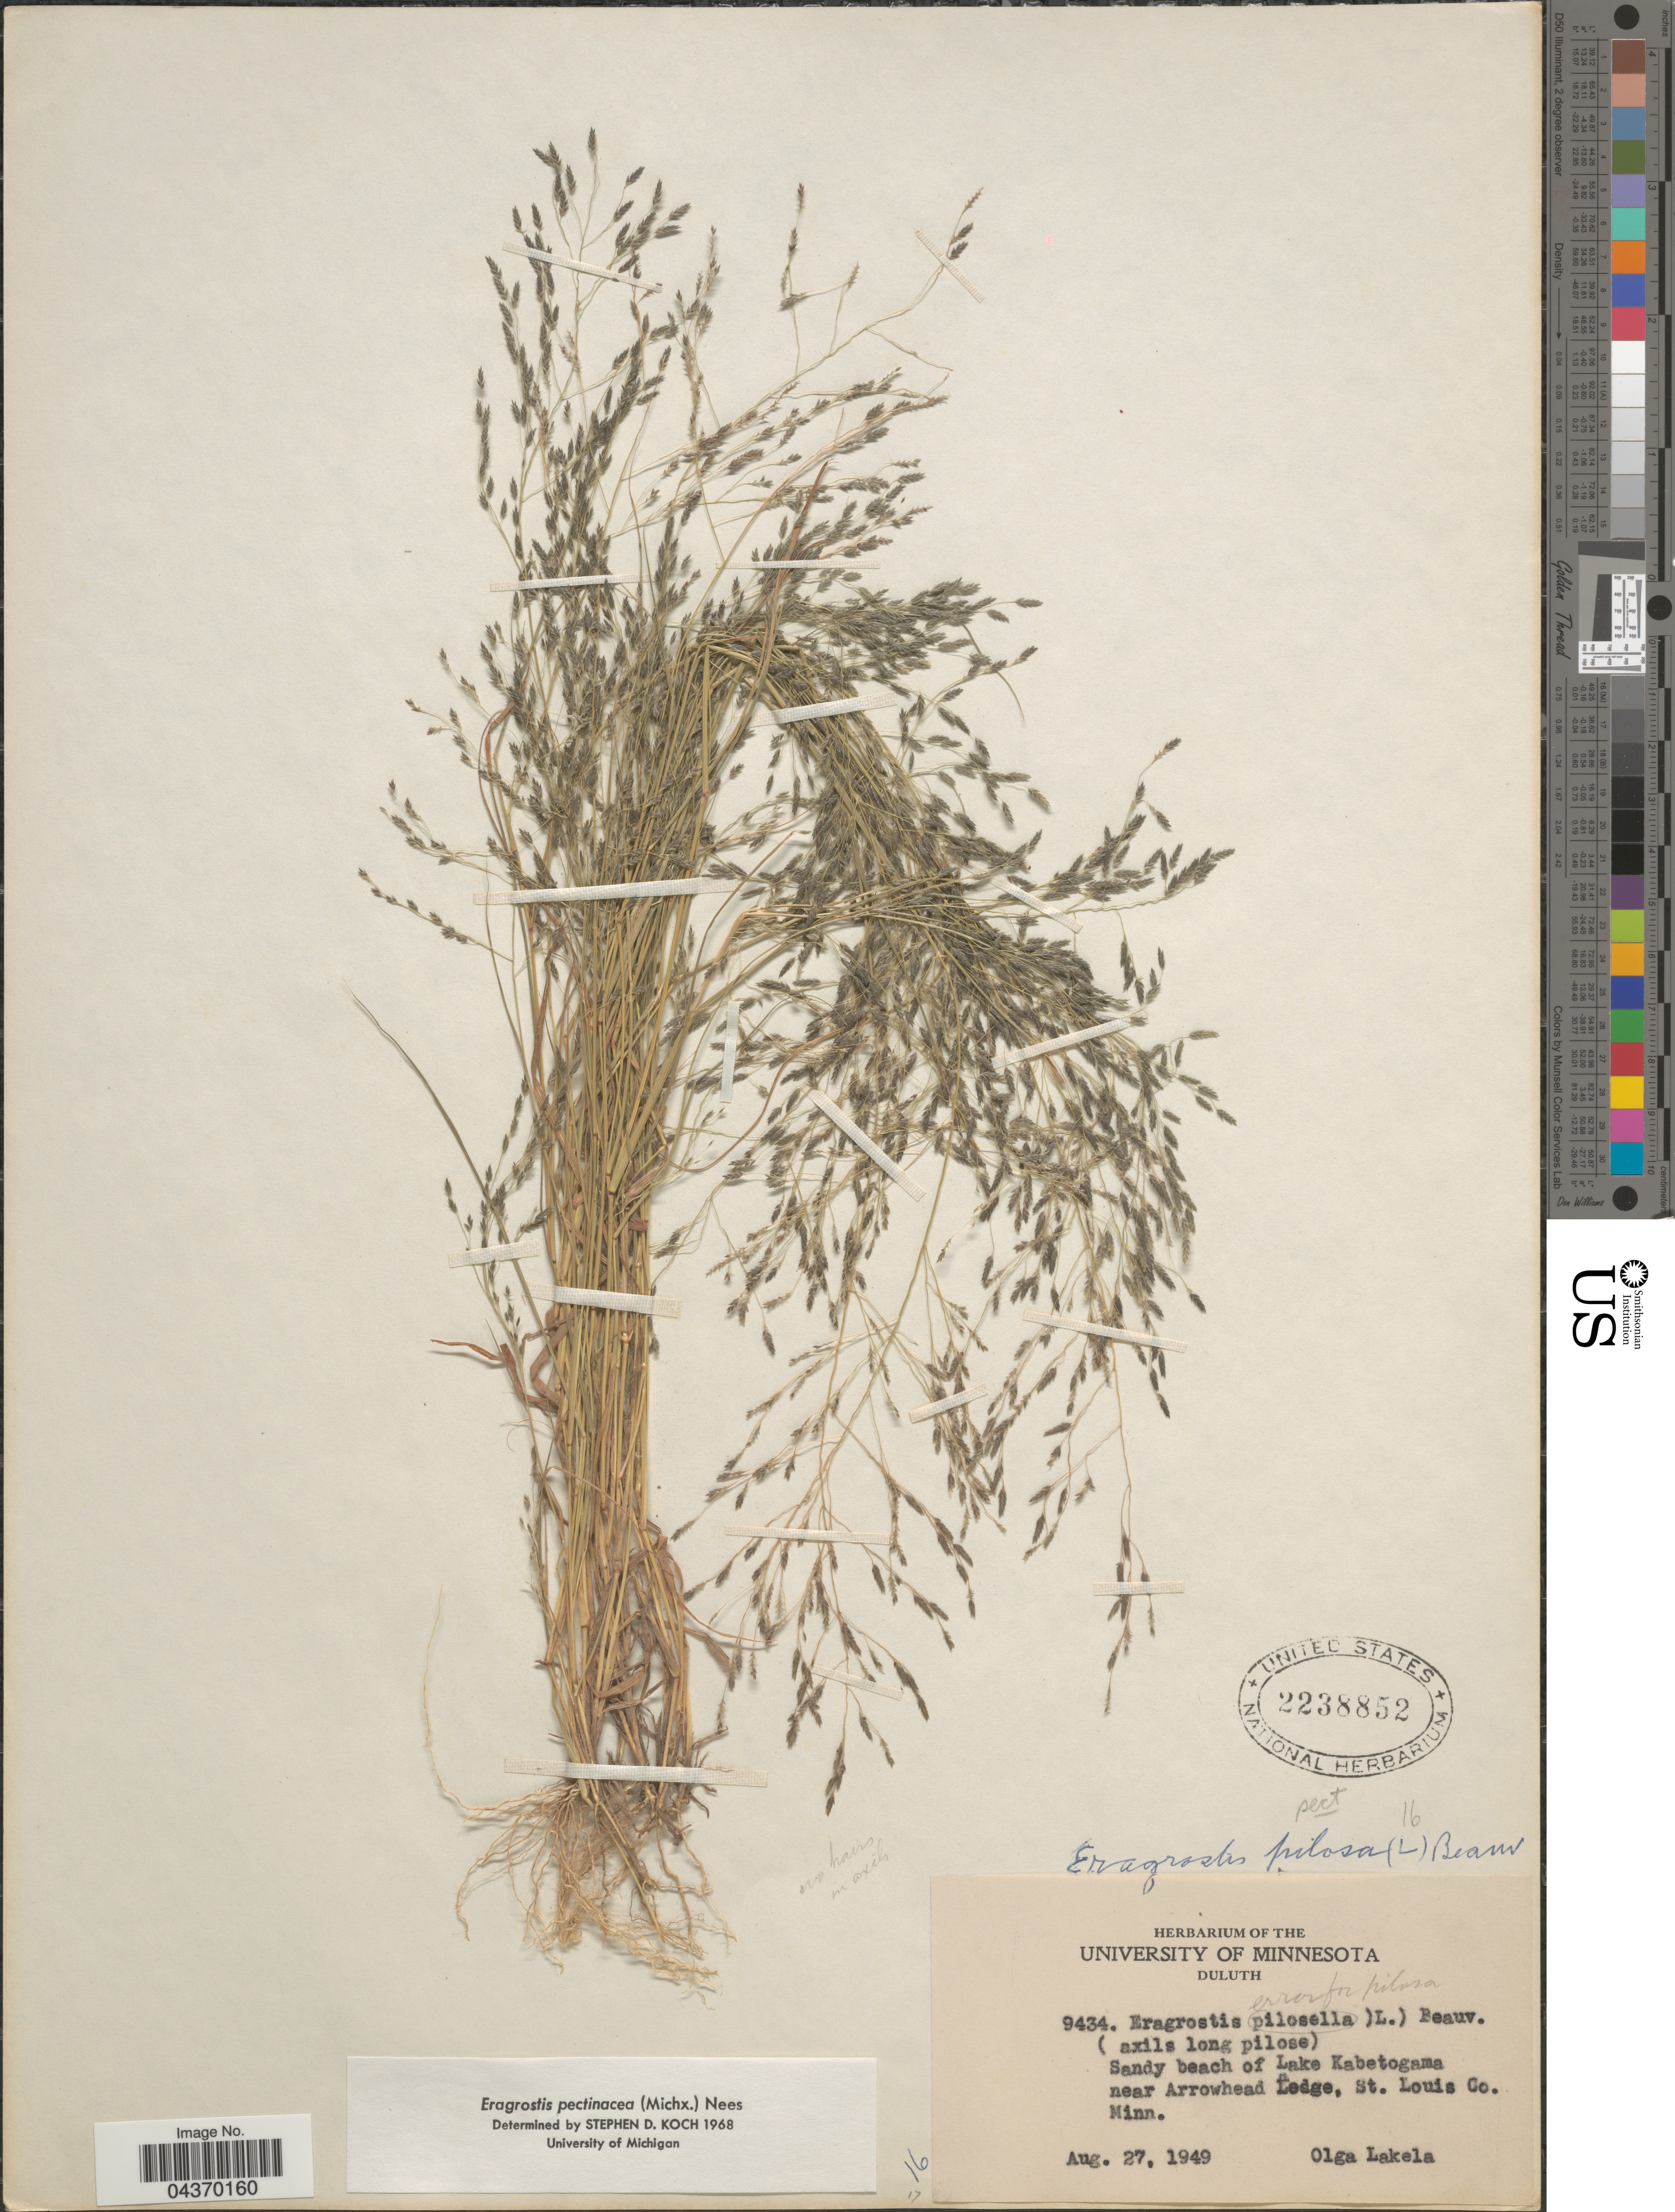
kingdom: Plantae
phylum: Tracheophyta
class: Liliopsida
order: Poales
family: Poaceae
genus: Eragrostis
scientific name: Eragrostis pectinacea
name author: (Michx.) Nees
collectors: O. K. Lakela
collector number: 16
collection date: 1949-08-27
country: United States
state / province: Minnesota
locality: Sandy beach of Lake Kabetogama near Arrowhead Ledge, St. Louis Co.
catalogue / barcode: US 2238852